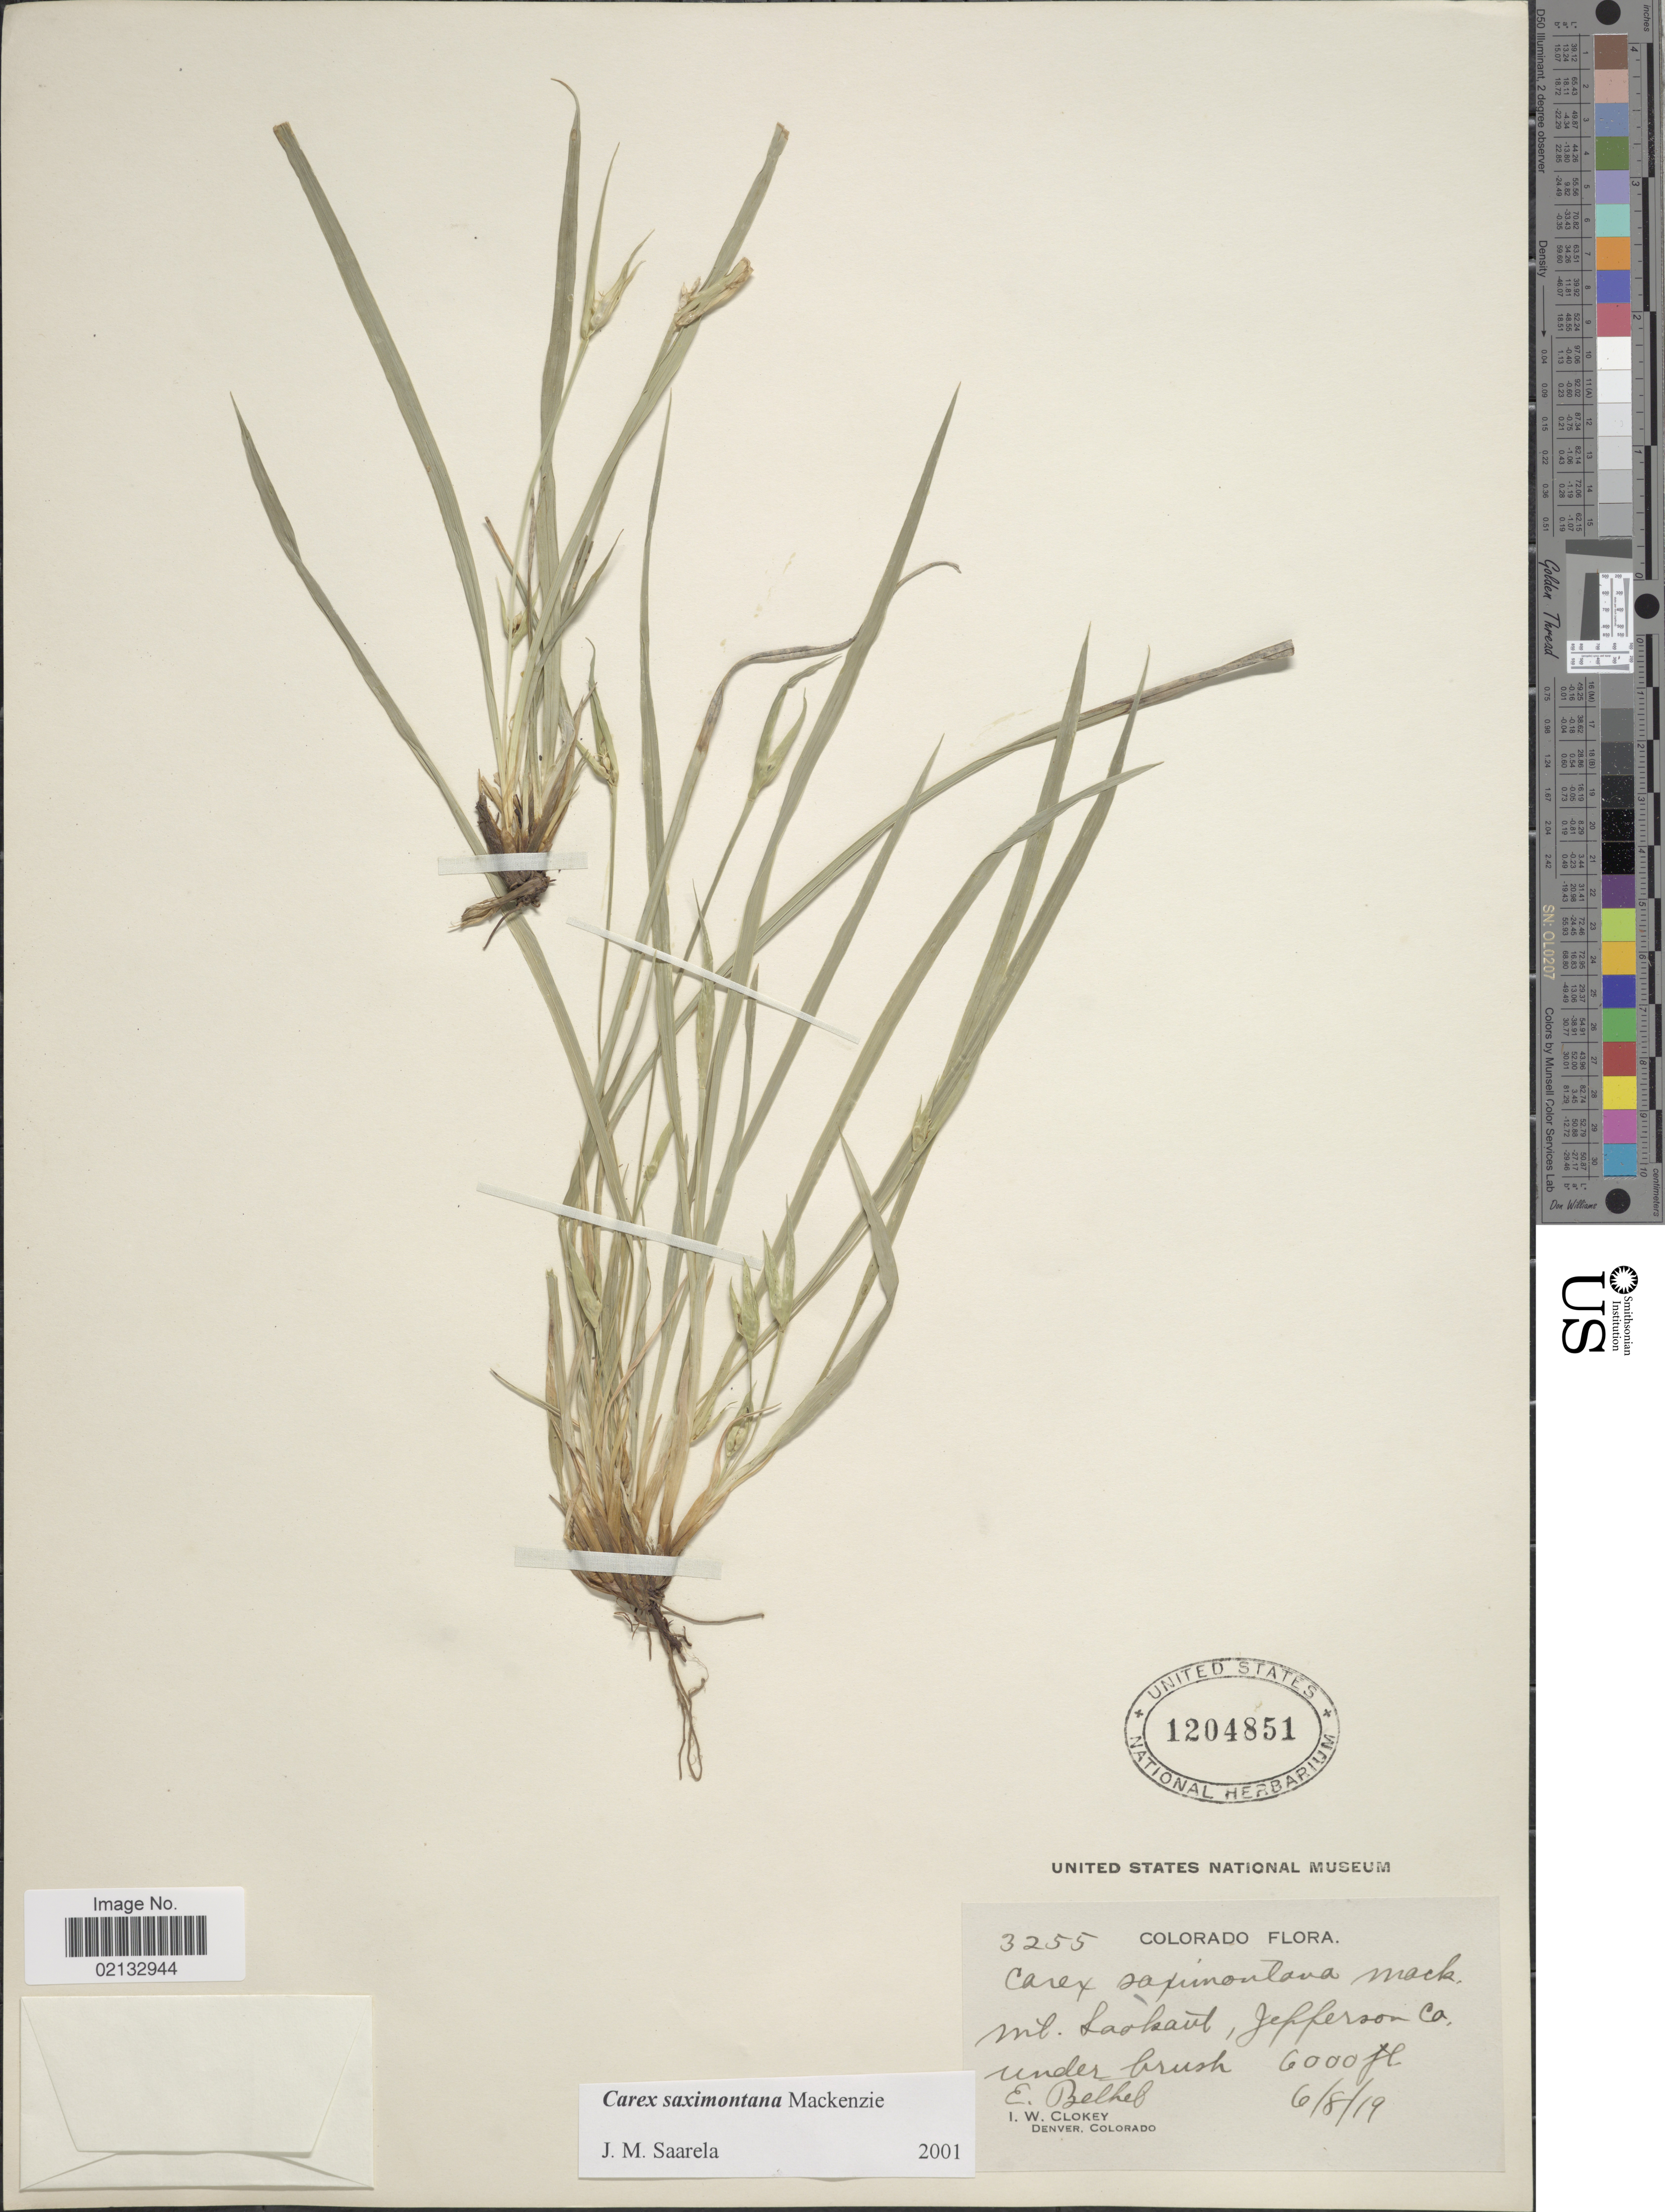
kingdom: Plantae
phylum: Tracheophyta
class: Liliopsida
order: Poales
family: Cyperaceae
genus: Carex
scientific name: Carex saximontana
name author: Mack.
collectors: E. Bethel & I. W. Clokey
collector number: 3255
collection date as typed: Transcribed d/m/y: 8/6/19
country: United States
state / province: Colorado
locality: Mt. Lookout, Jefferson Co. Under brush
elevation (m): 1829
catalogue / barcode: US 1204851